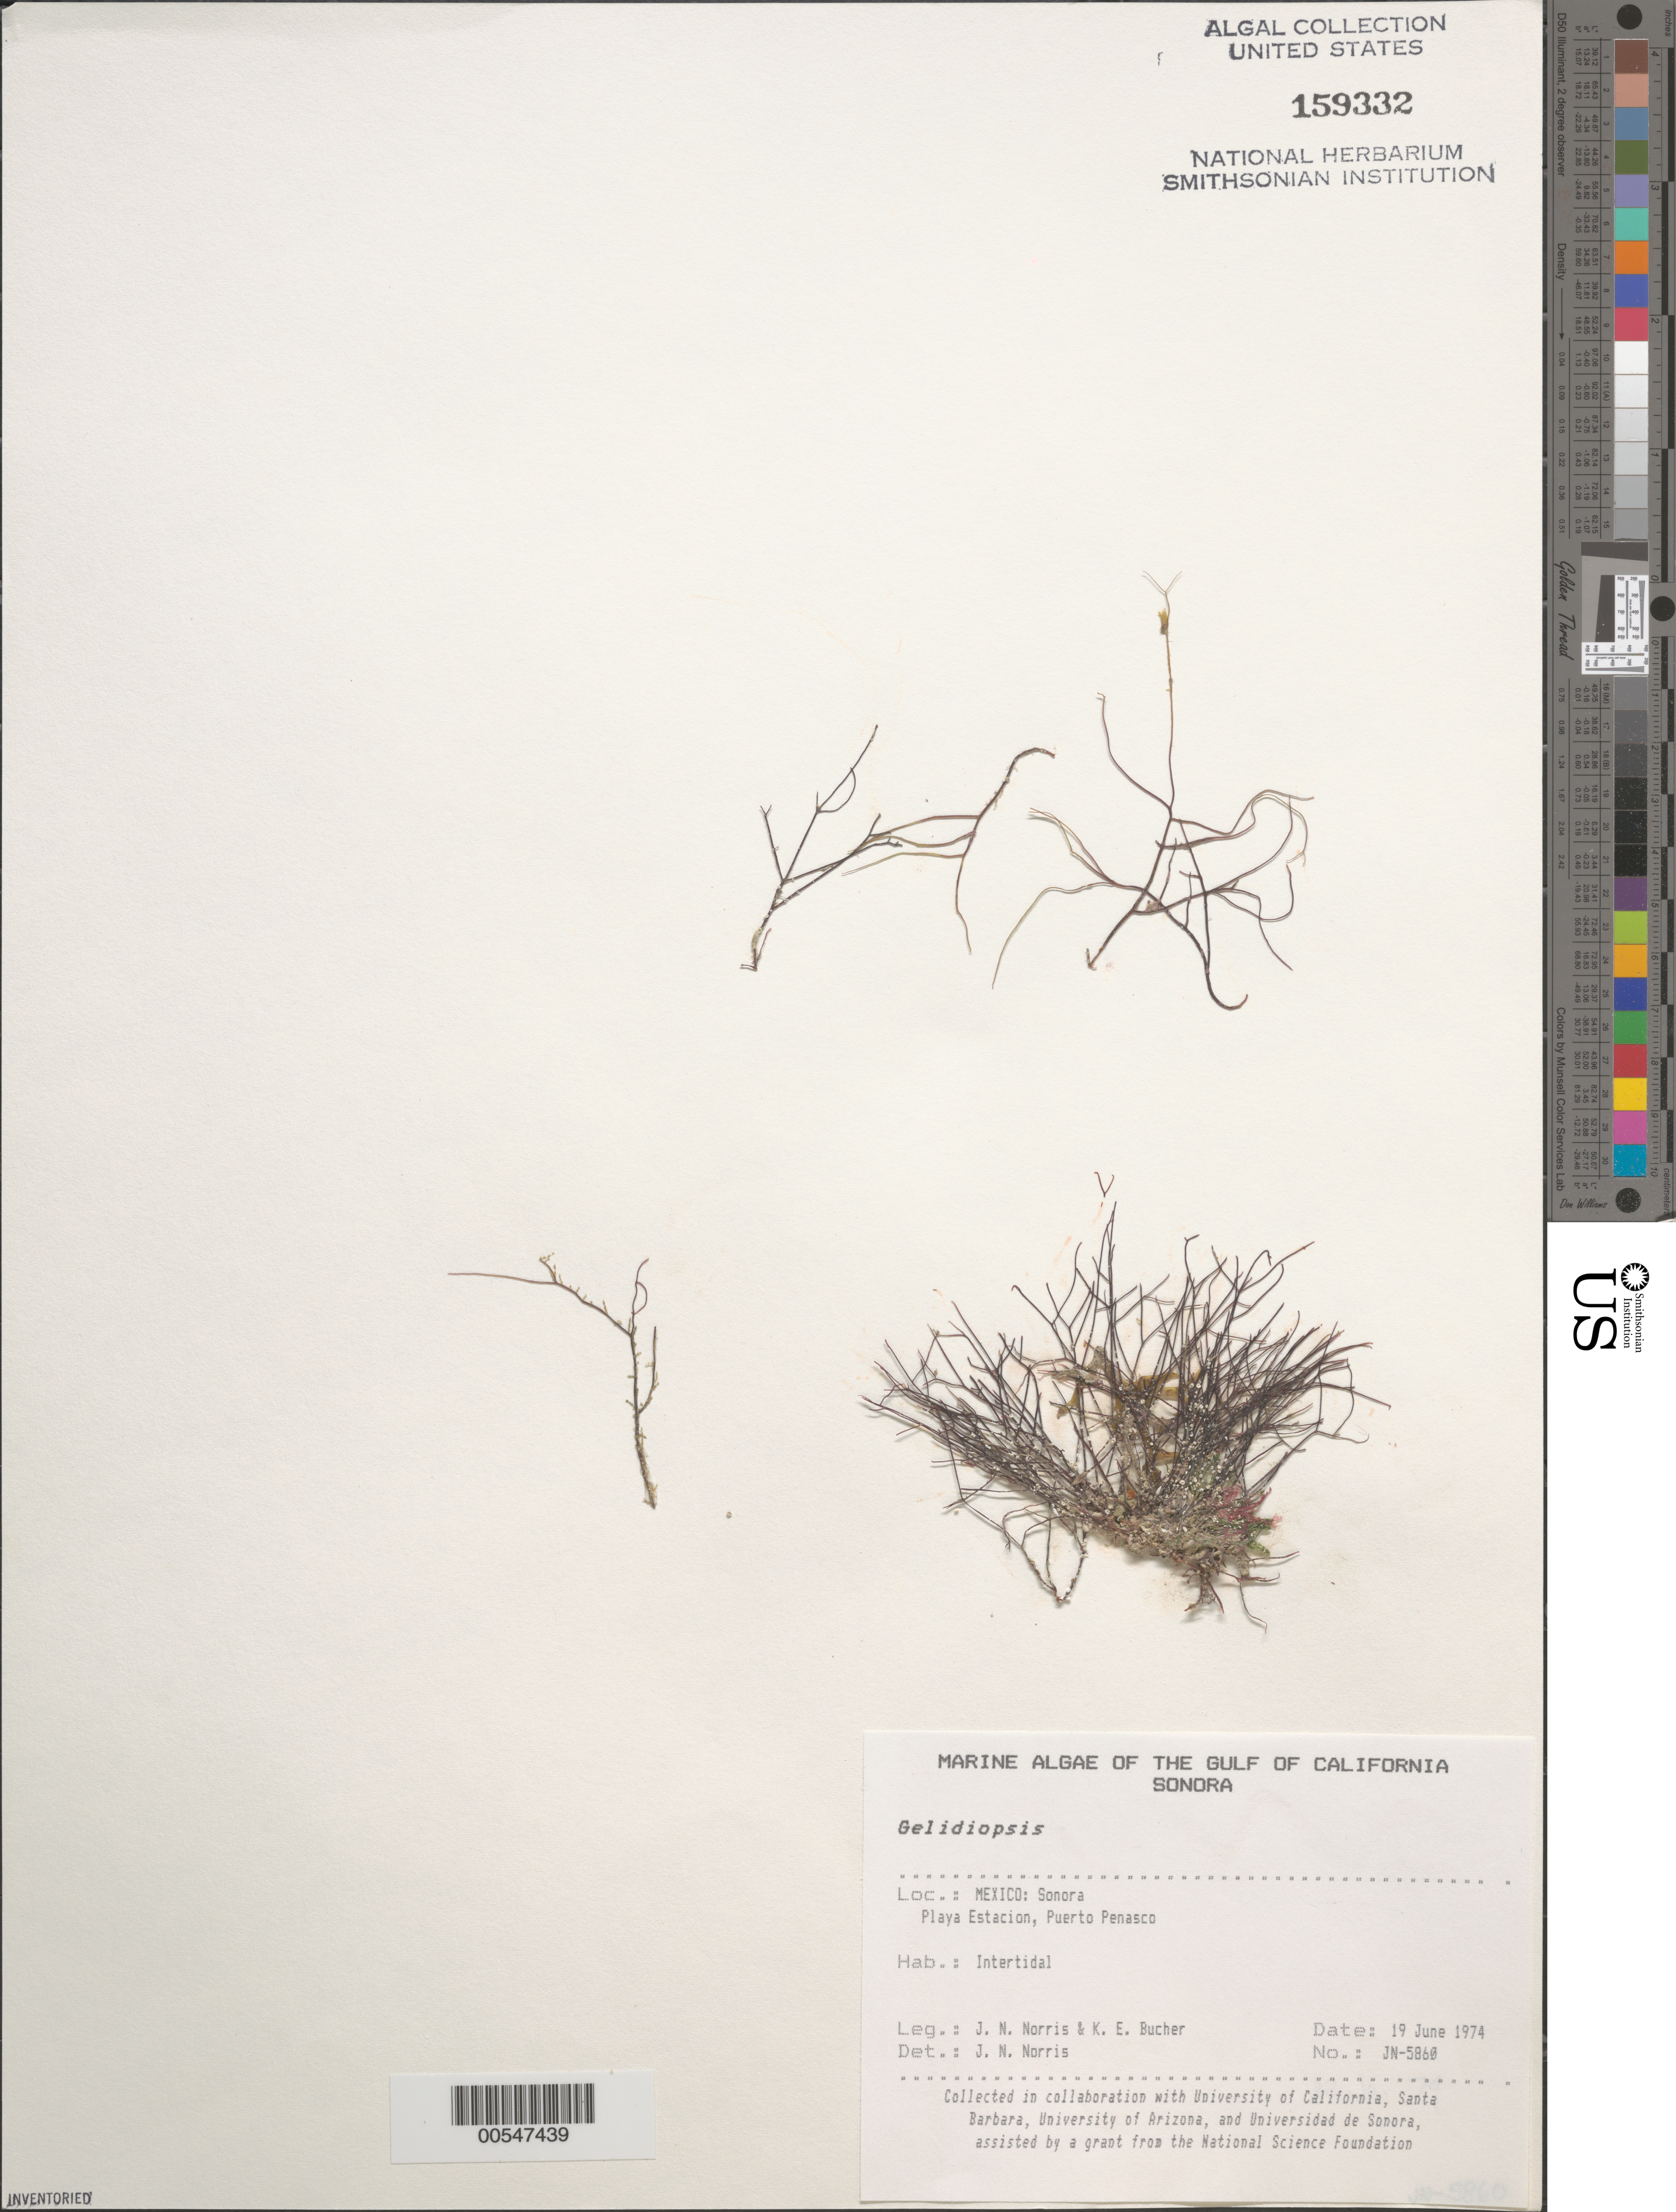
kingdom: Plantae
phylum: Rhodophyta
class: Florideophyceae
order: Rhodymeniales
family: Lomentariaceae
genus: Ceratodictyon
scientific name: Ceratodictyon sp.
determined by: Algae name updating Project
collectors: J. N. Norris & K. E. Bucher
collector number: JN-5860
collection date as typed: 19 Jun 1974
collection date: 1974-06-19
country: Mexico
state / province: Sonora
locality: Playa Estacion, Puerto Penasco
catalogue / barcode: US 159332